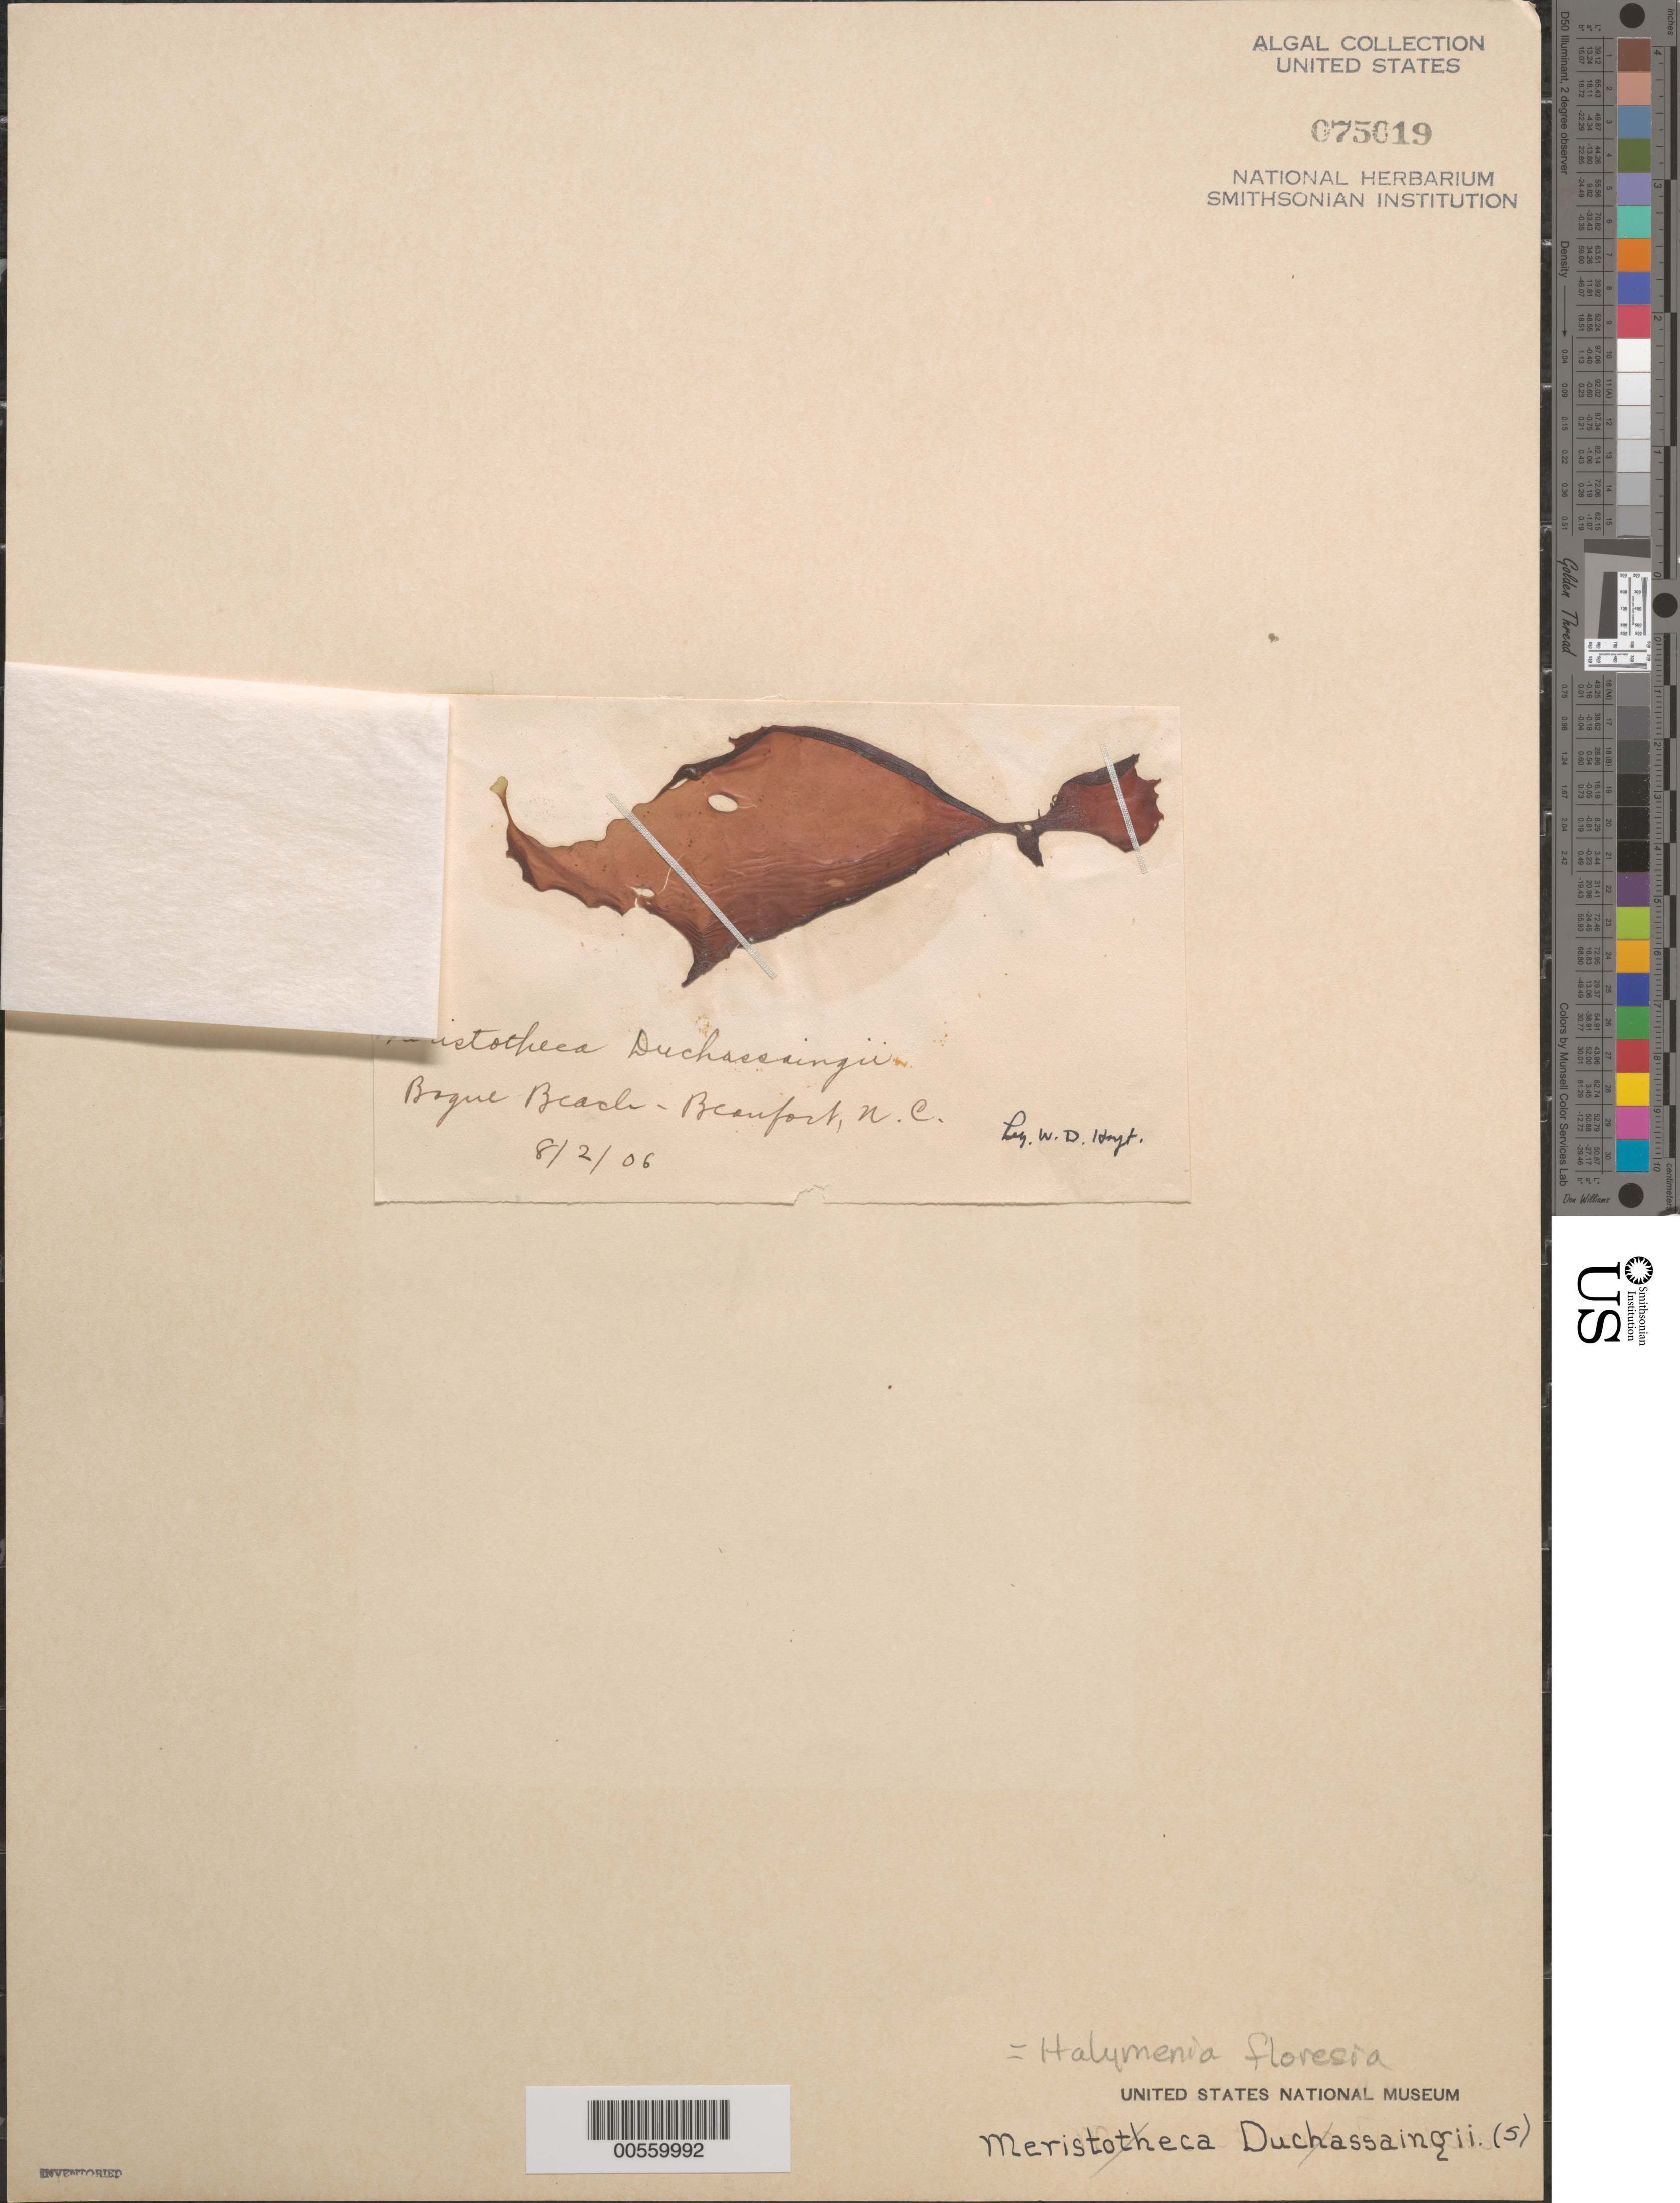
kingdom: Plantae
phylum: Rhodophyta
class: Florideophyceae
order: Halymeniales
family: Halymeniaceae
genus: Halymenia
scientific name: Halymenia floresii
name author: (Clemente) C. Agardh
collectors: W. D. Hoyt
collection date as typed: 02 Aug 1906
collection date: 1906-08-02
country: United States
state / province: North Carolina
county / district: Carteret County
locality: Beaufort, Bogue Beach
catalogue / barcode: US 75019